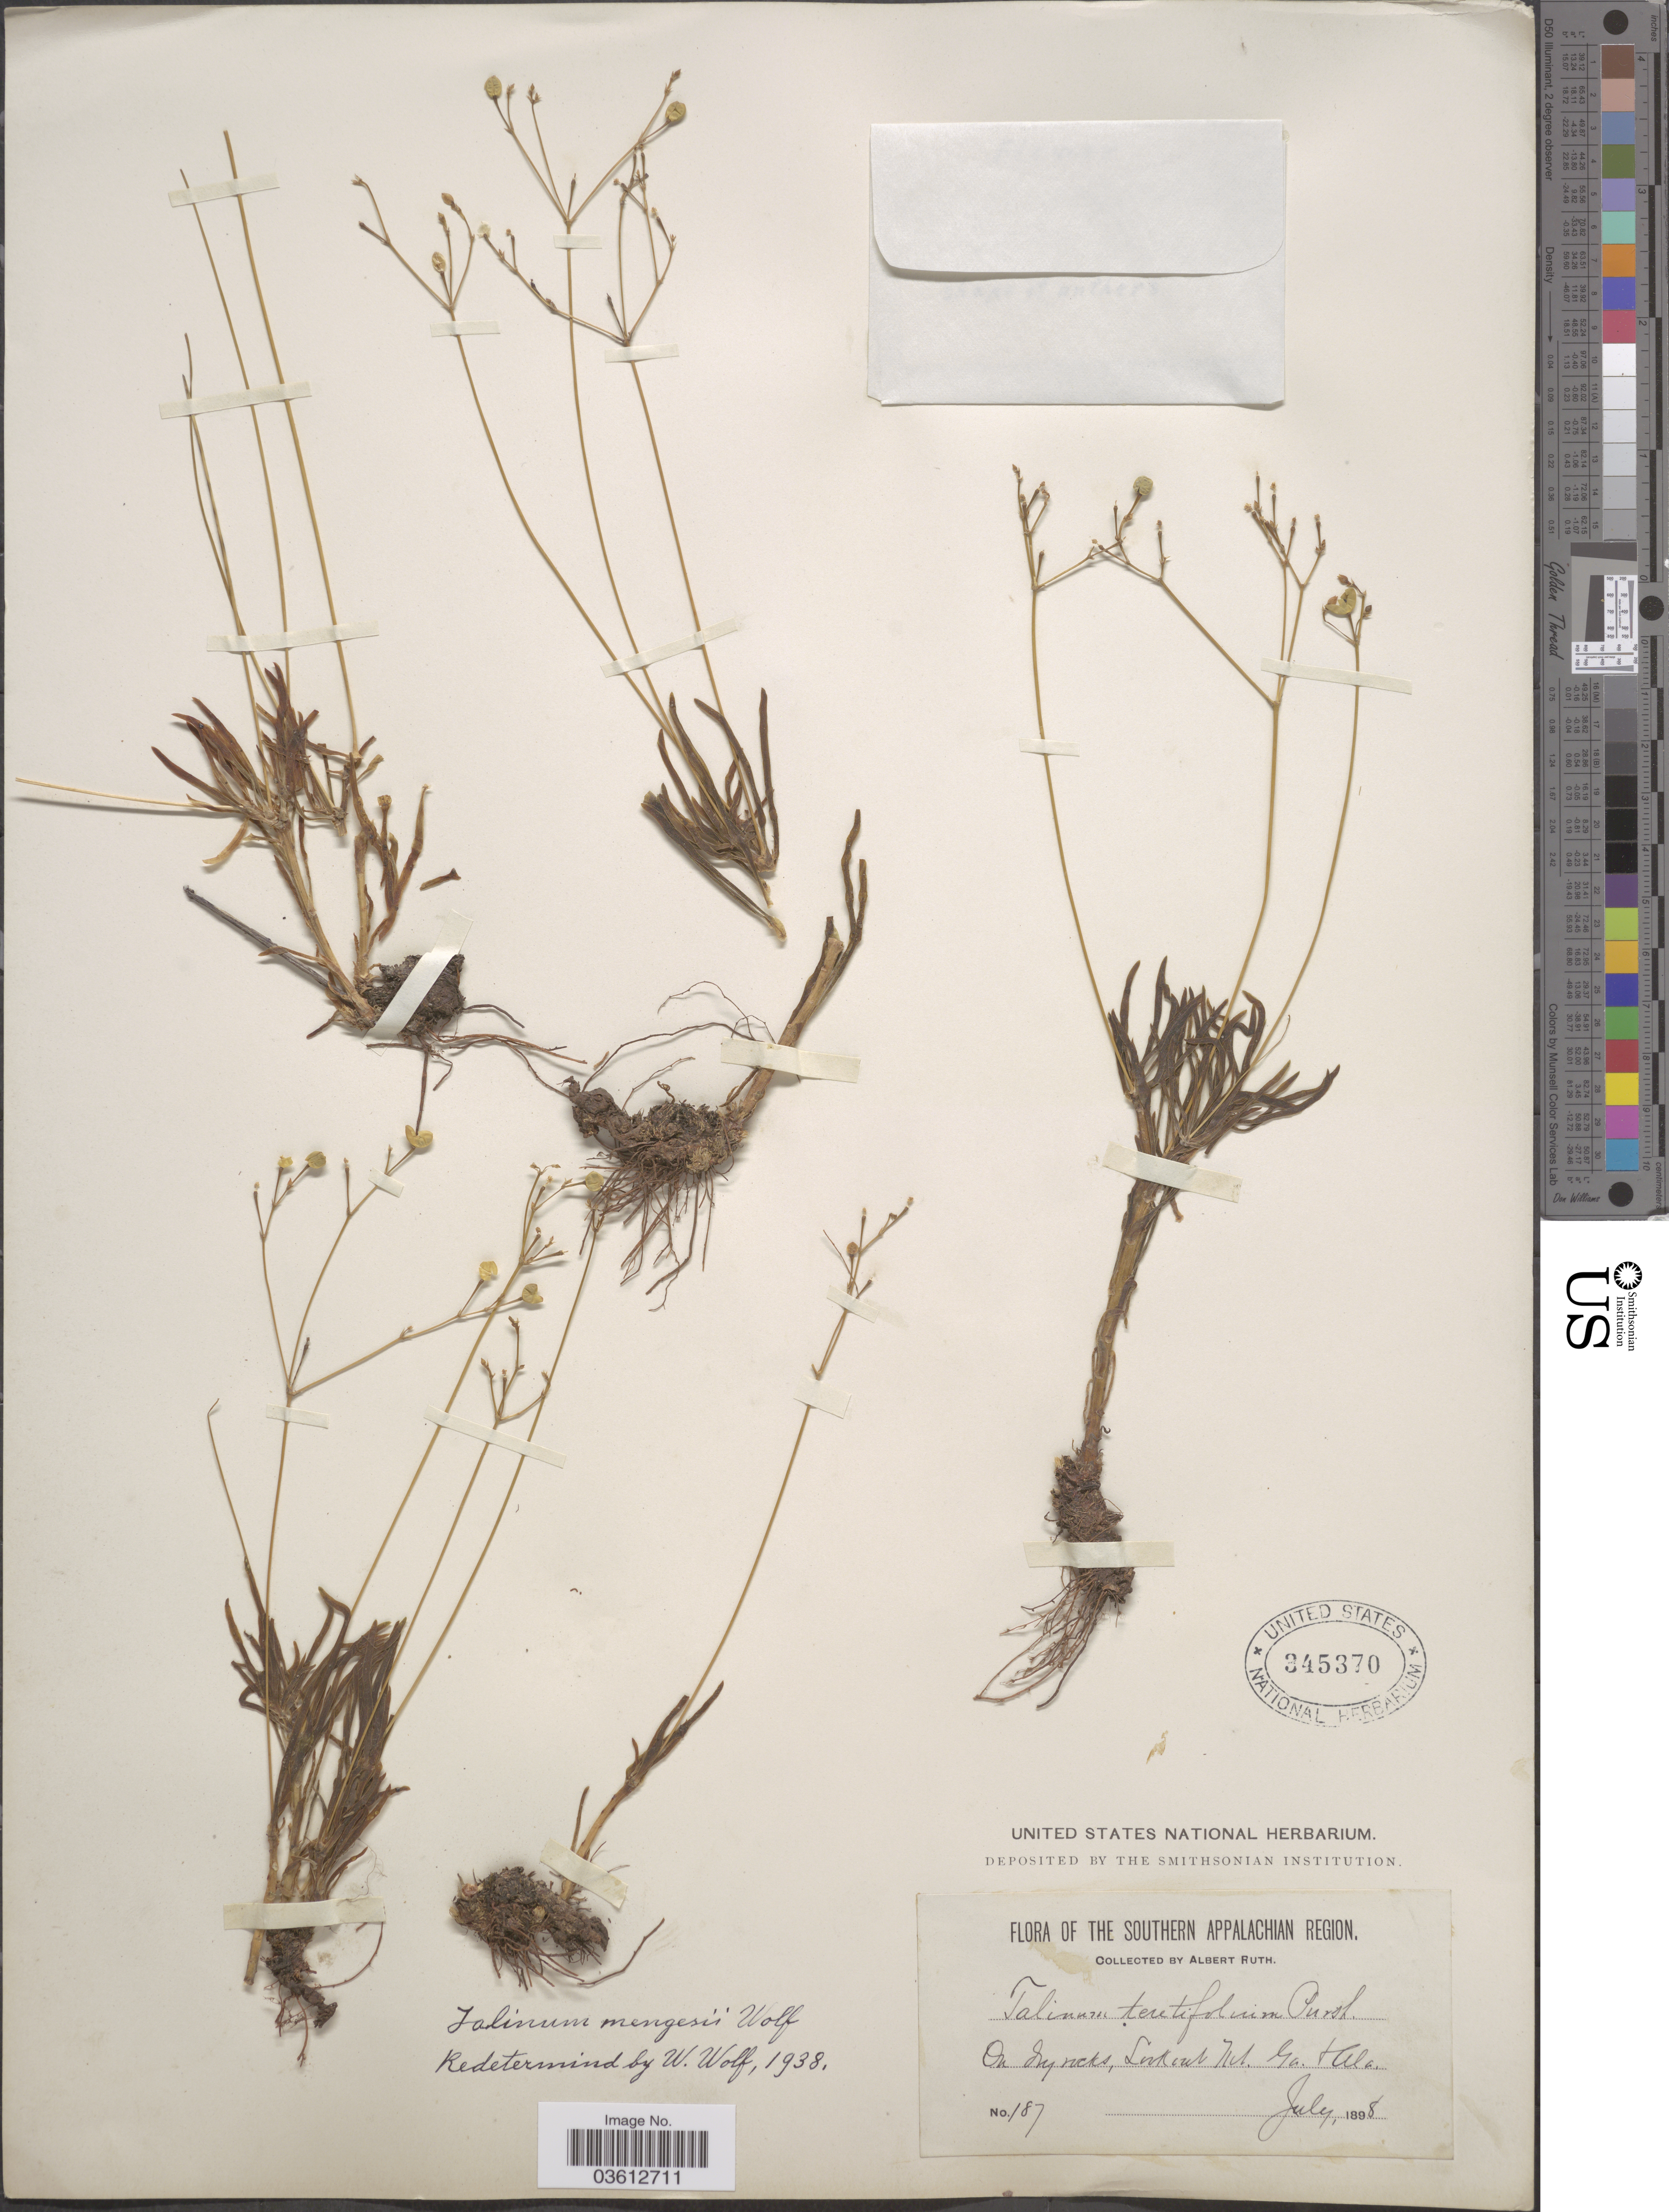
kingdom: Plantae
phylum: Tracheophyta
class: Magnoliopsida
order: Caryophyllales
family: Talinaceae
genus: Talinum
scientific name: Talinum mengesii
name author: W. Wolf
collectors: A. Ruth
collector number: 187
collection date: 1898-07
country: United States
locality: Southern Appalachian Region. Lookout Mt. Ga. + Ala.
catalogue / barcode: US 345370